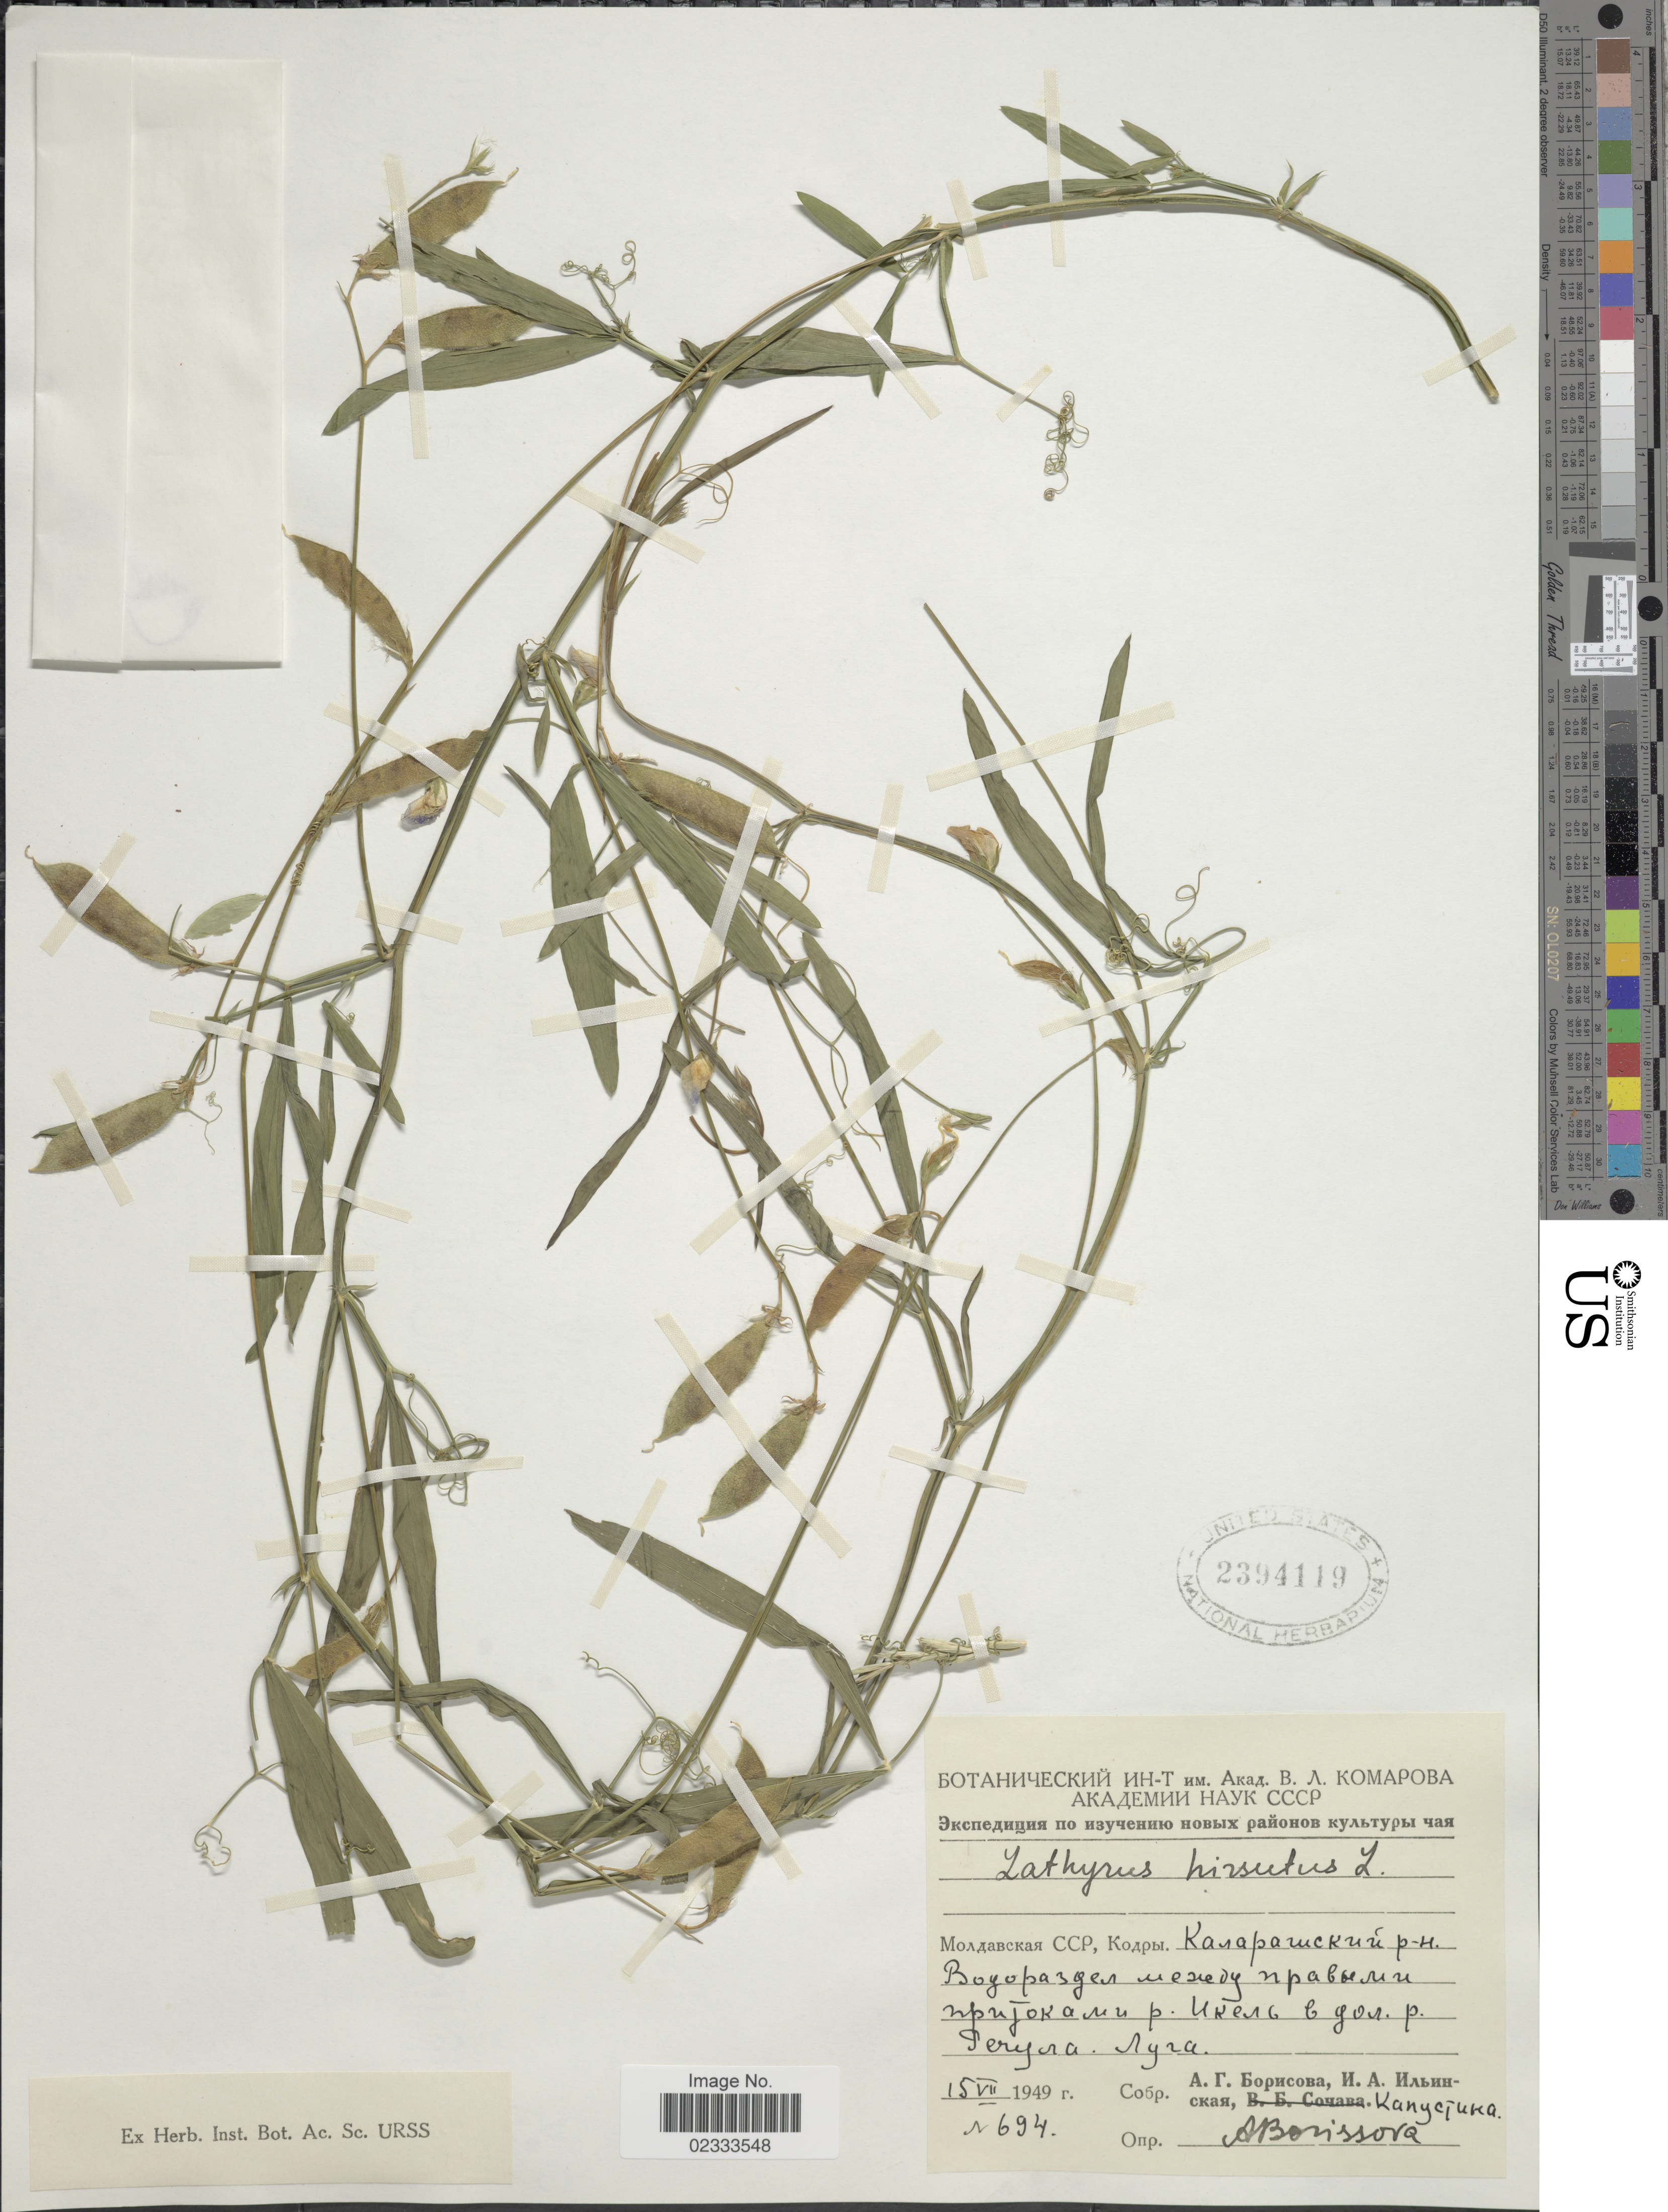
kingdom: Plantae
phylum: Tracheophyta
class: Magnoliopsida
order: Fabales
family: Fabaceae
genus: Lathyrus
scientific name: Lathyrus hirsutus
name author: L.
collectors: Kanycjuka, Collector illegible, Collector illegible & Collector illegible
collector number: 694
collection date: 1949-07-15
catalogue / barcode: US 2394119